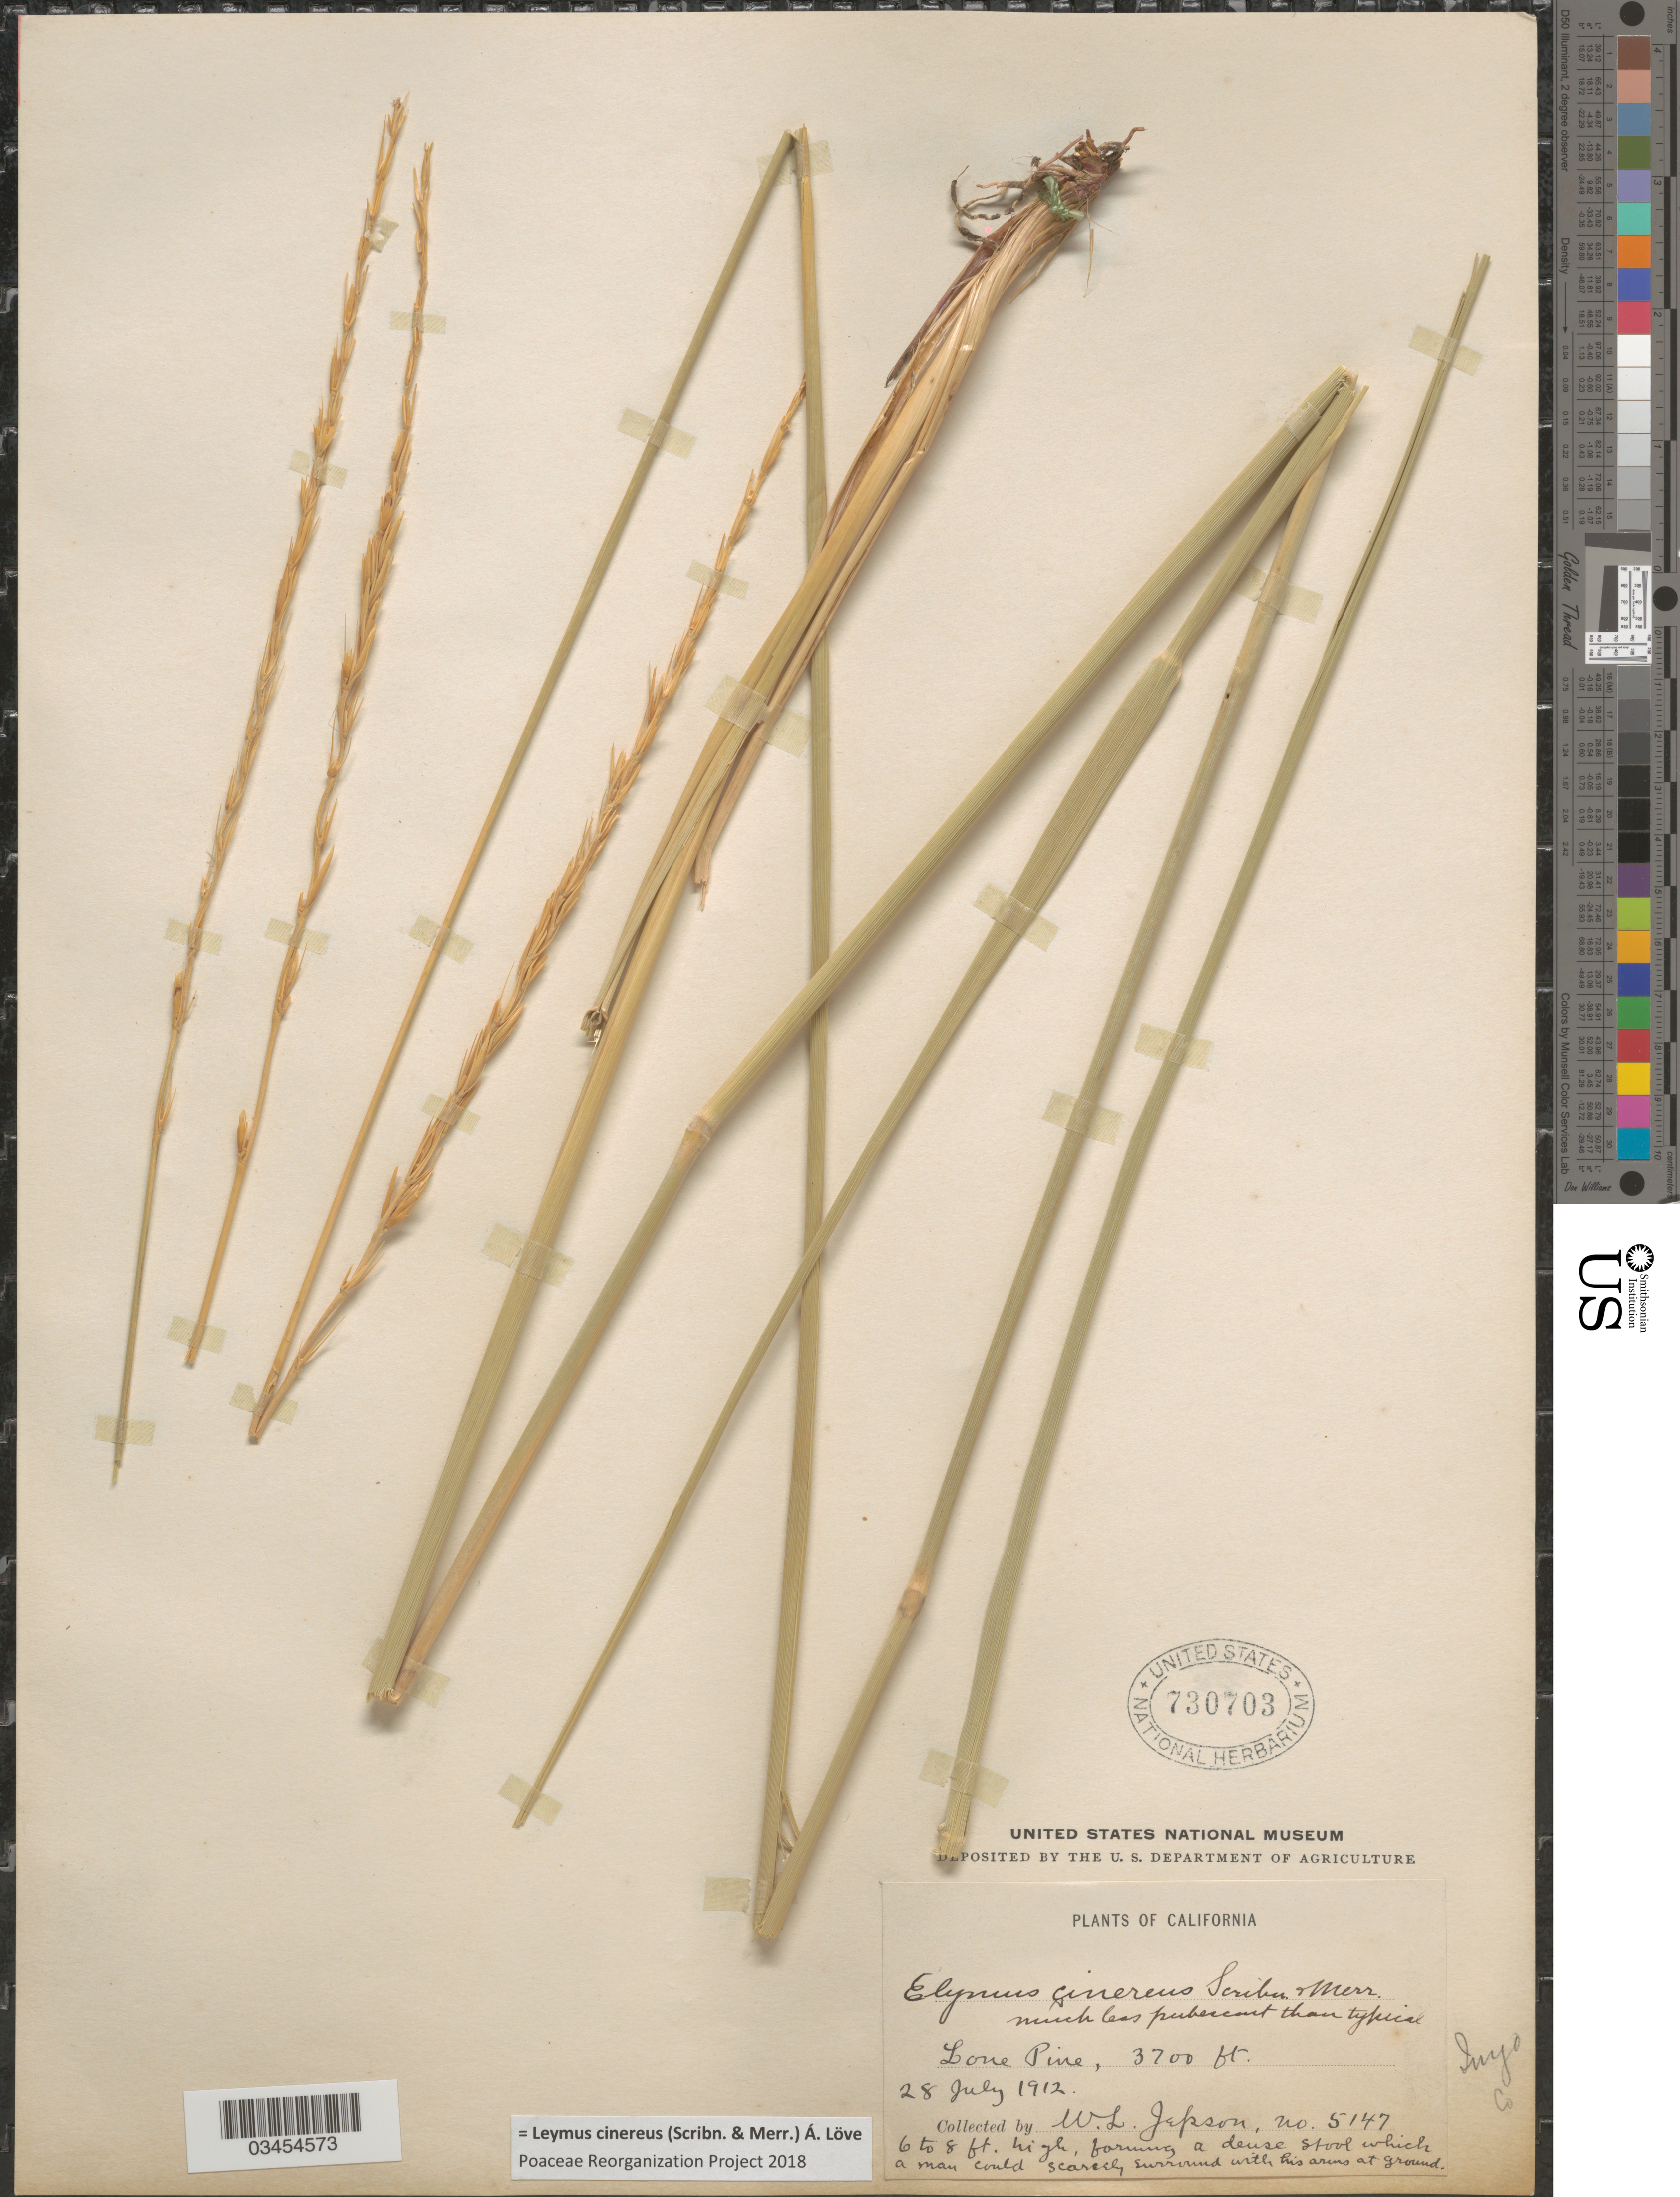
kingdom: Plantae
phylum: Tracheophyta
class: Liliopsida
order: Poales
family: Poaceae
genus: Leymus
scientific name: Leymus cinereus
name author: (Scribn. & Merr.) Á. Löve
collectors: W. L. Jepson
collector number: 5147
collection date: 1912-07-28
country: United States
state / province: California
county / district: Inyo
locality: Lone Pine. Inyo Co.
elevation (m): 1128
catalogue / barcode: US 730703